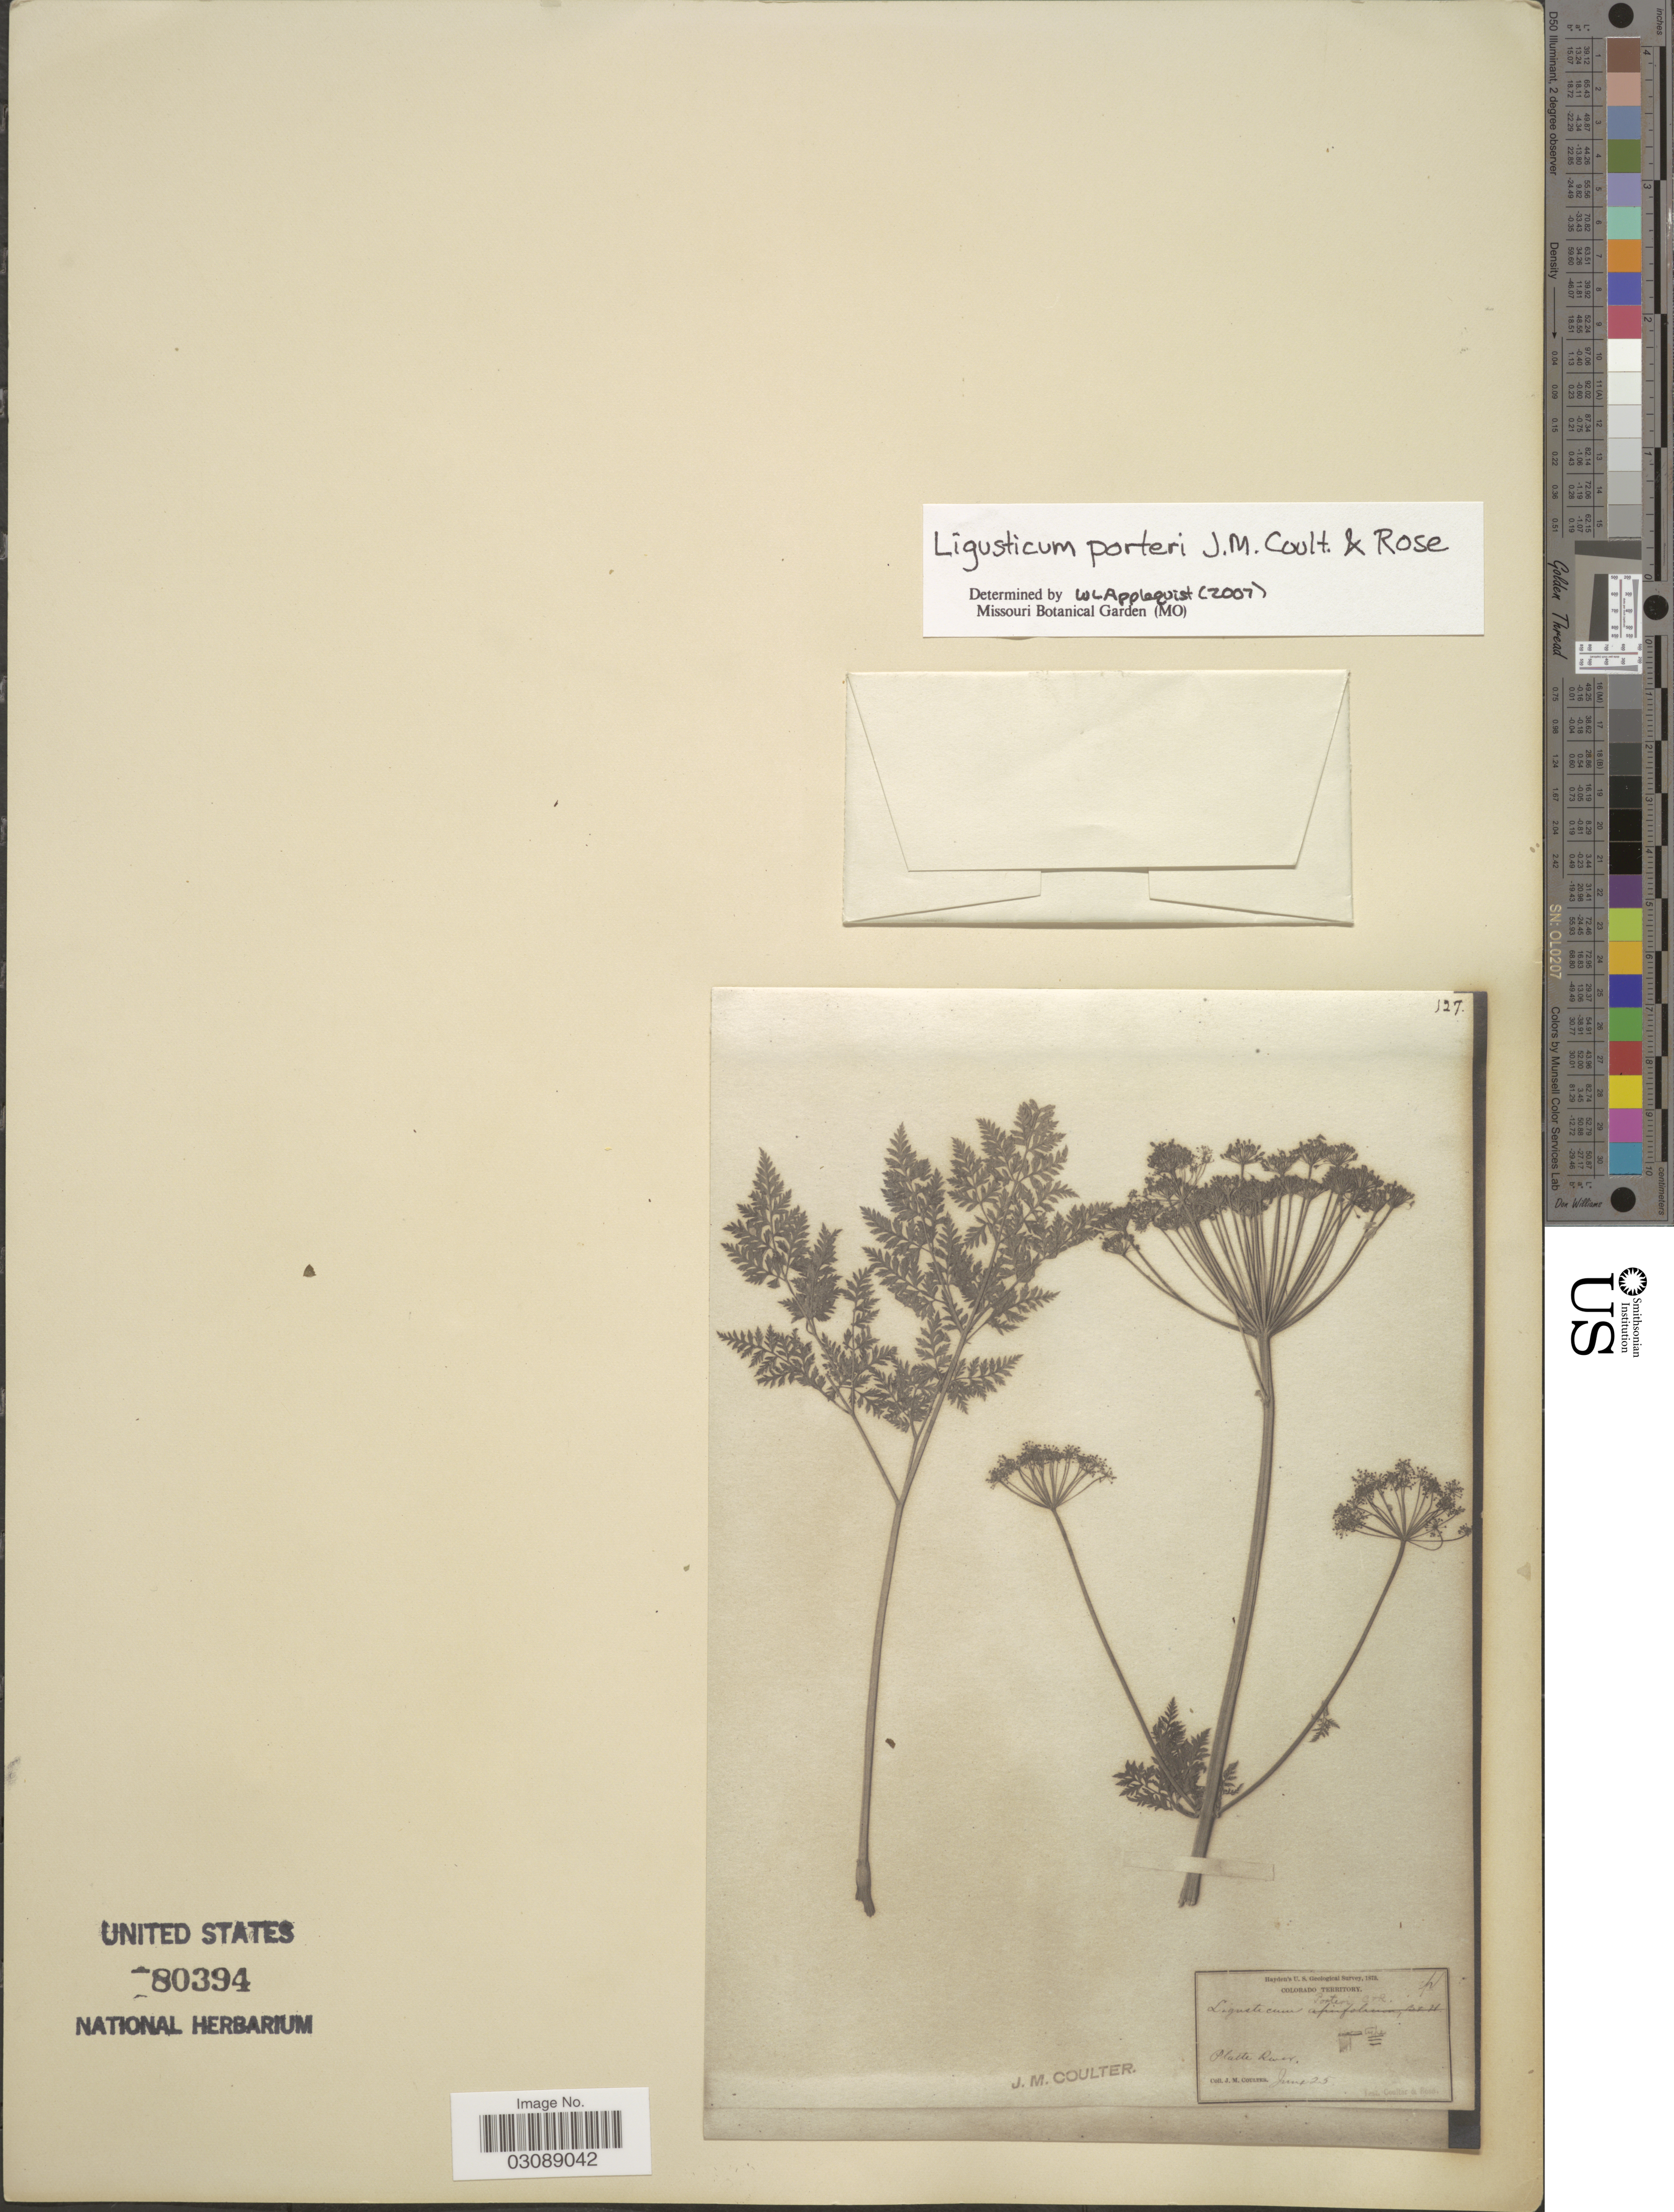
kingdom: Plantae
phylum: Tracheophyta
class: Magnoliopsida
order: Apiales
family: Apiaceae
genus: Ligusticum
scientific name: Ligusticum porteri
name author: J.M. Coult. & Rose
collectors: J. M. Coulter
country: United States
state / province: Colorado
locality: Colorado Territory. Platte River.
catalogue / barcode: US 80394